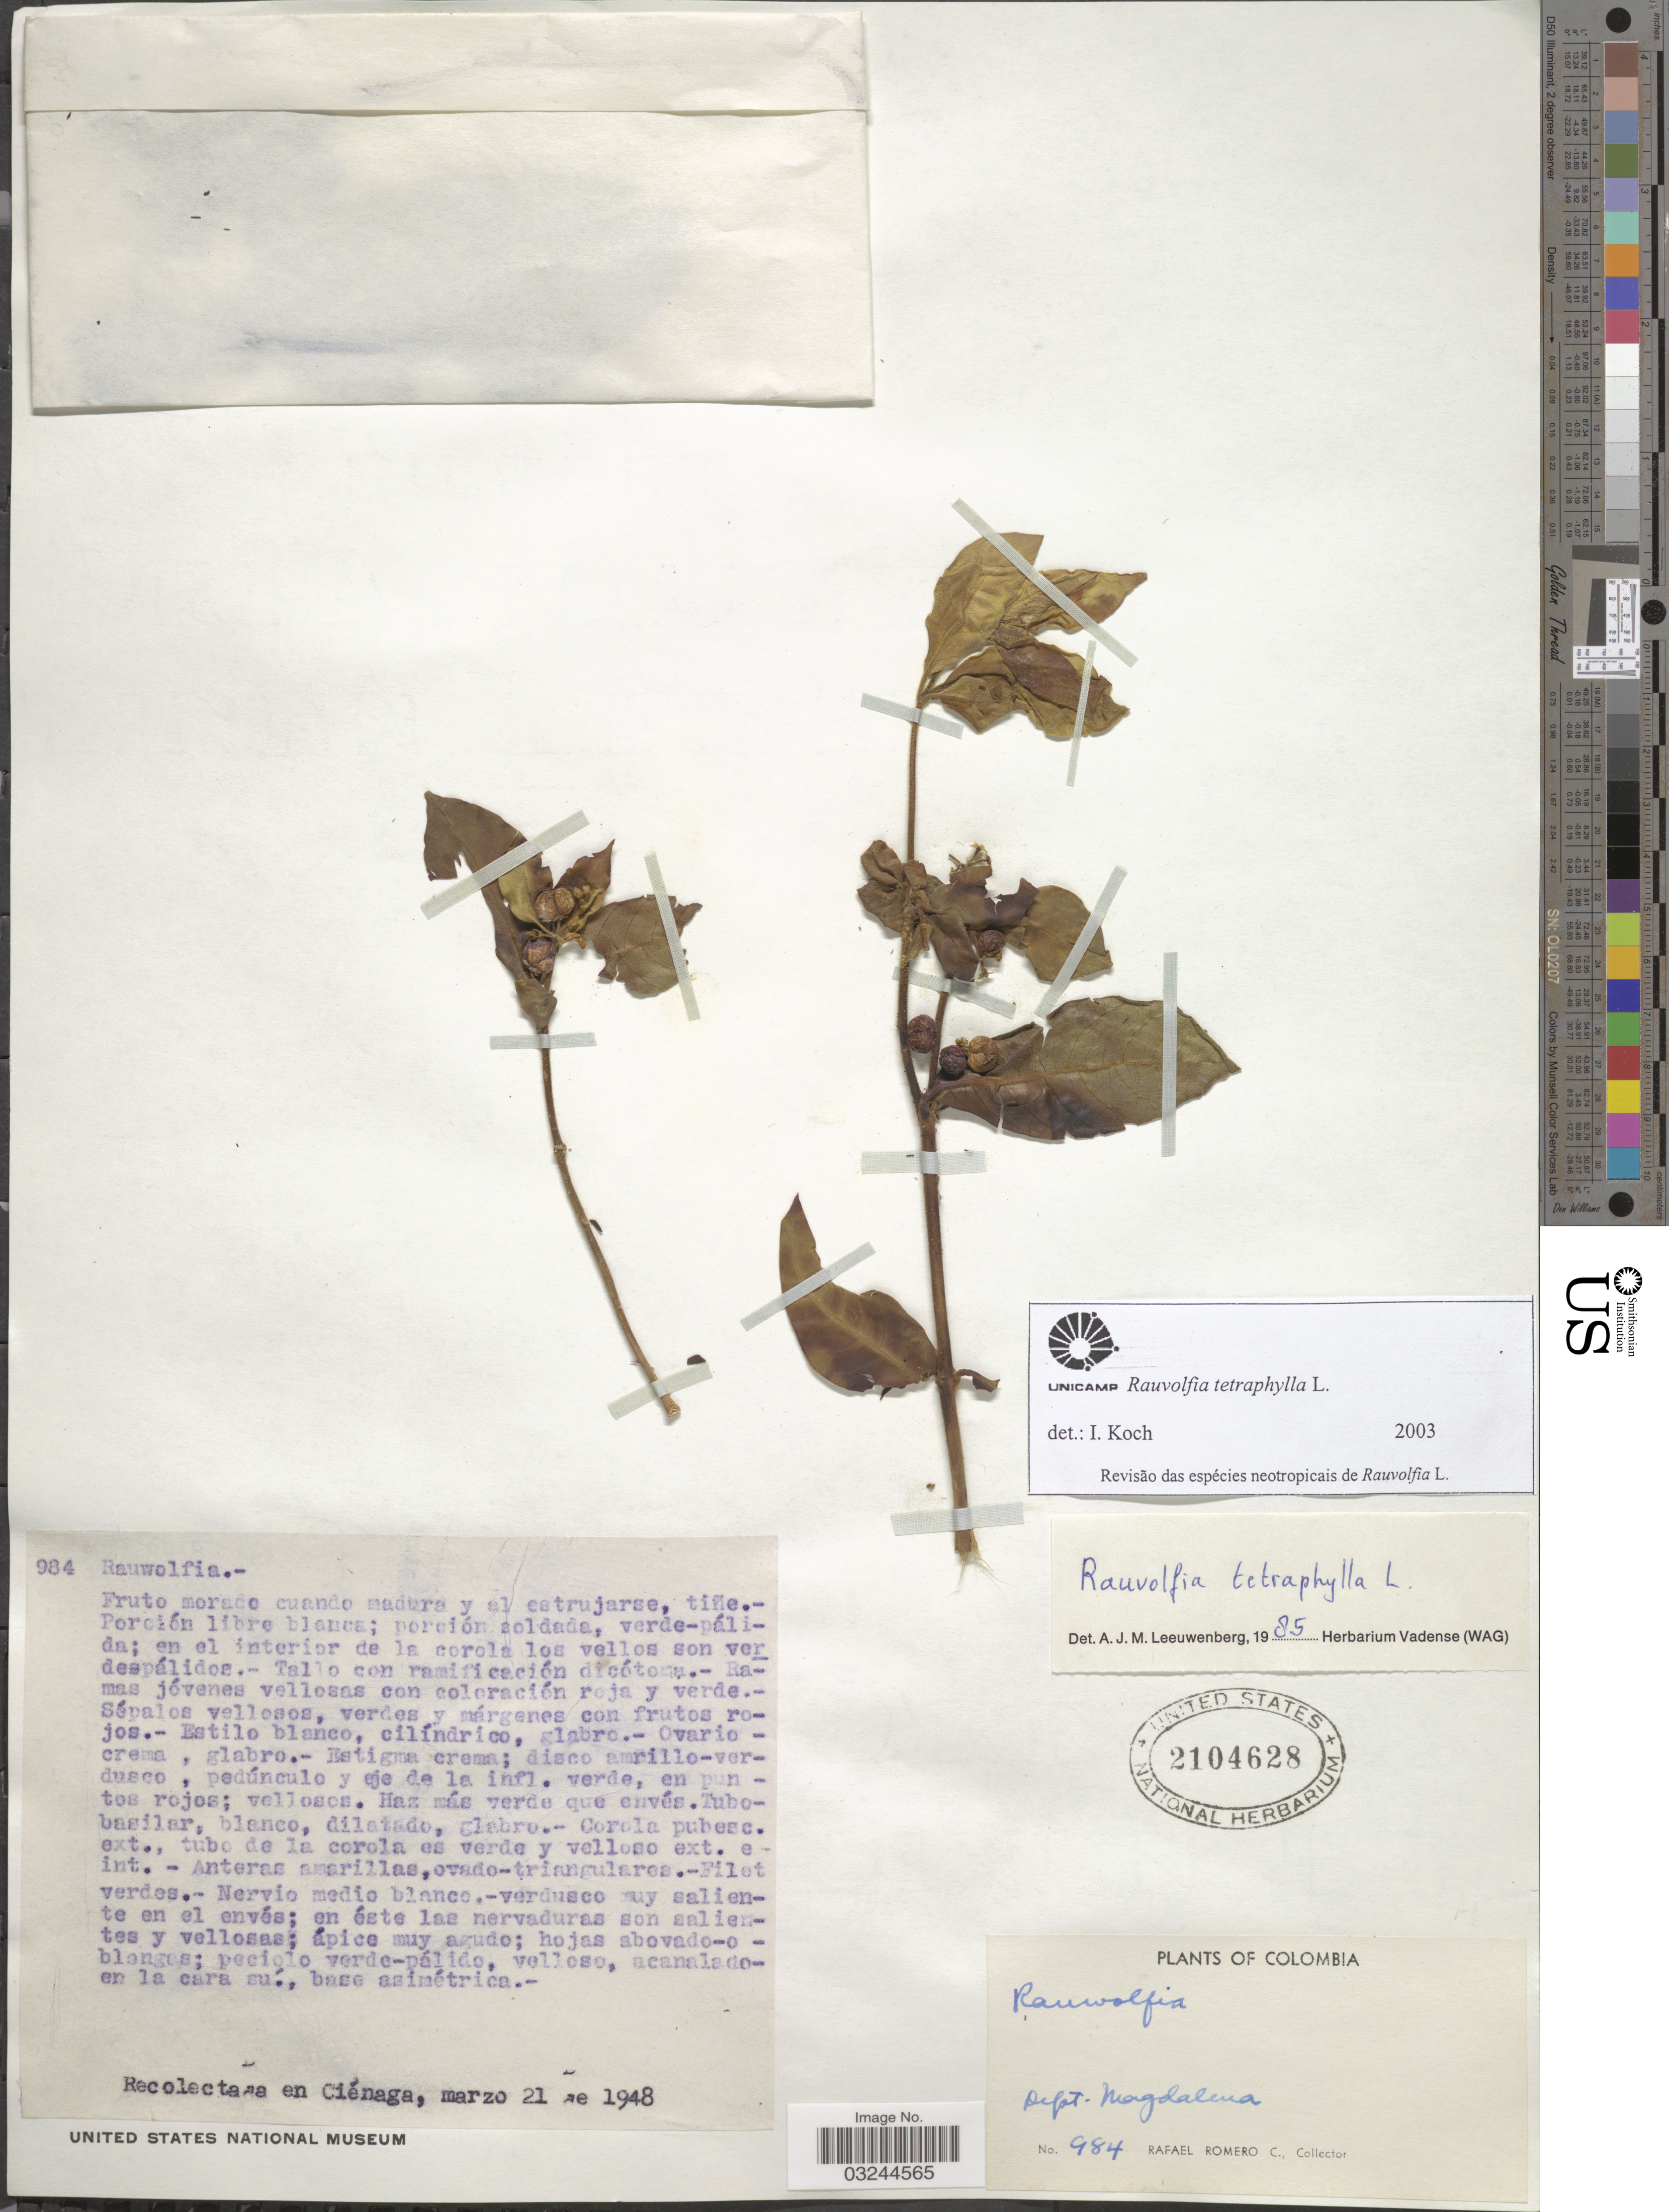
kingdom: Plantae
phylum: Tracheophyta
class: Magnoliopsida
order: Gentianales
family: Apocynaceae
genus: Rauvolfia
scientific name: Rauvolfia tetraphylla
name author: L.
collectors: R. Romero Castañeda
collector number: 984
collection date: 1948-03-21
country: Colombia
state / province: Magdalena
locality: Ciénaga, Dept. Magdalena.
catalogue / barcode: US 2104628